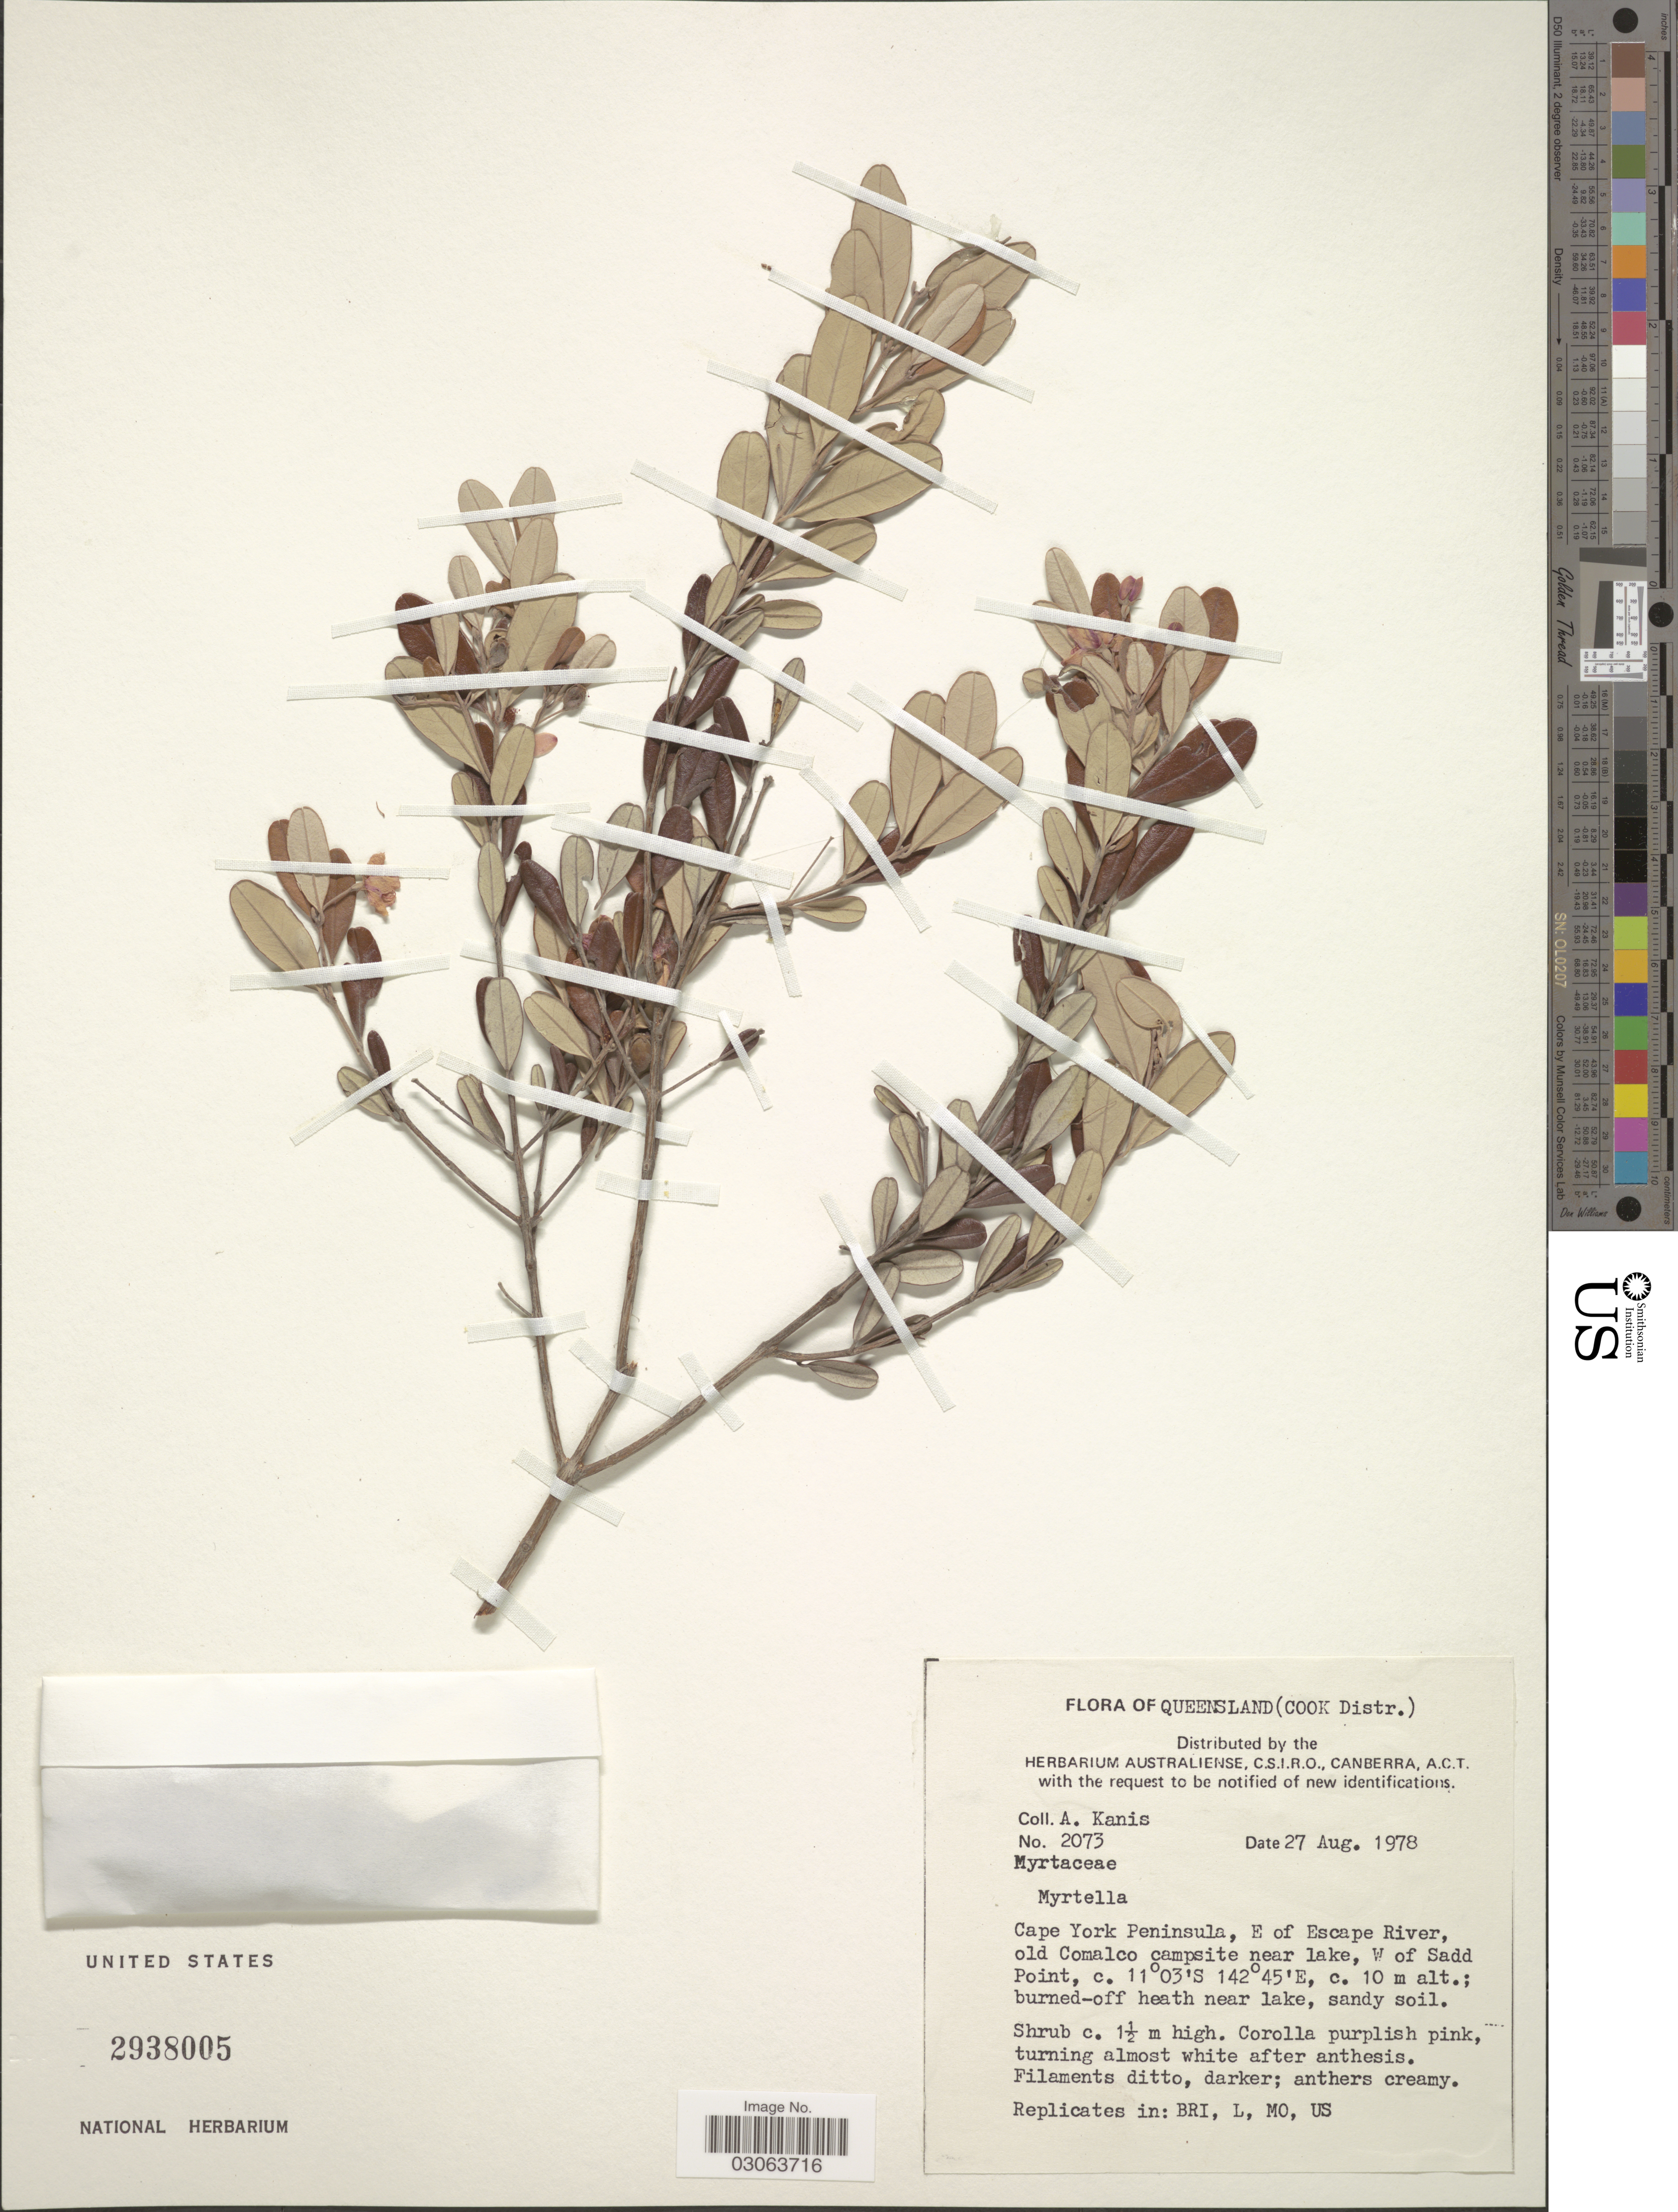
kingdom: Plantae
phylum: Tracheophyta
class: Magnoliopsida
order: Myrtales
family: Myrtaceae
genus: Myrtella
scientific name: Myrtella sp.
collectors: A. Kanis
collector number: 2073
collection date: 1978-08-27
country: Australia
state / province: Queensland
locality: (Cook Distr.), Cape York Peninsula, E of Escape River, old Comalco campsite near lake, W of Sadd Point.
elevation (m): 10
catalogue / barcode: US 2938005